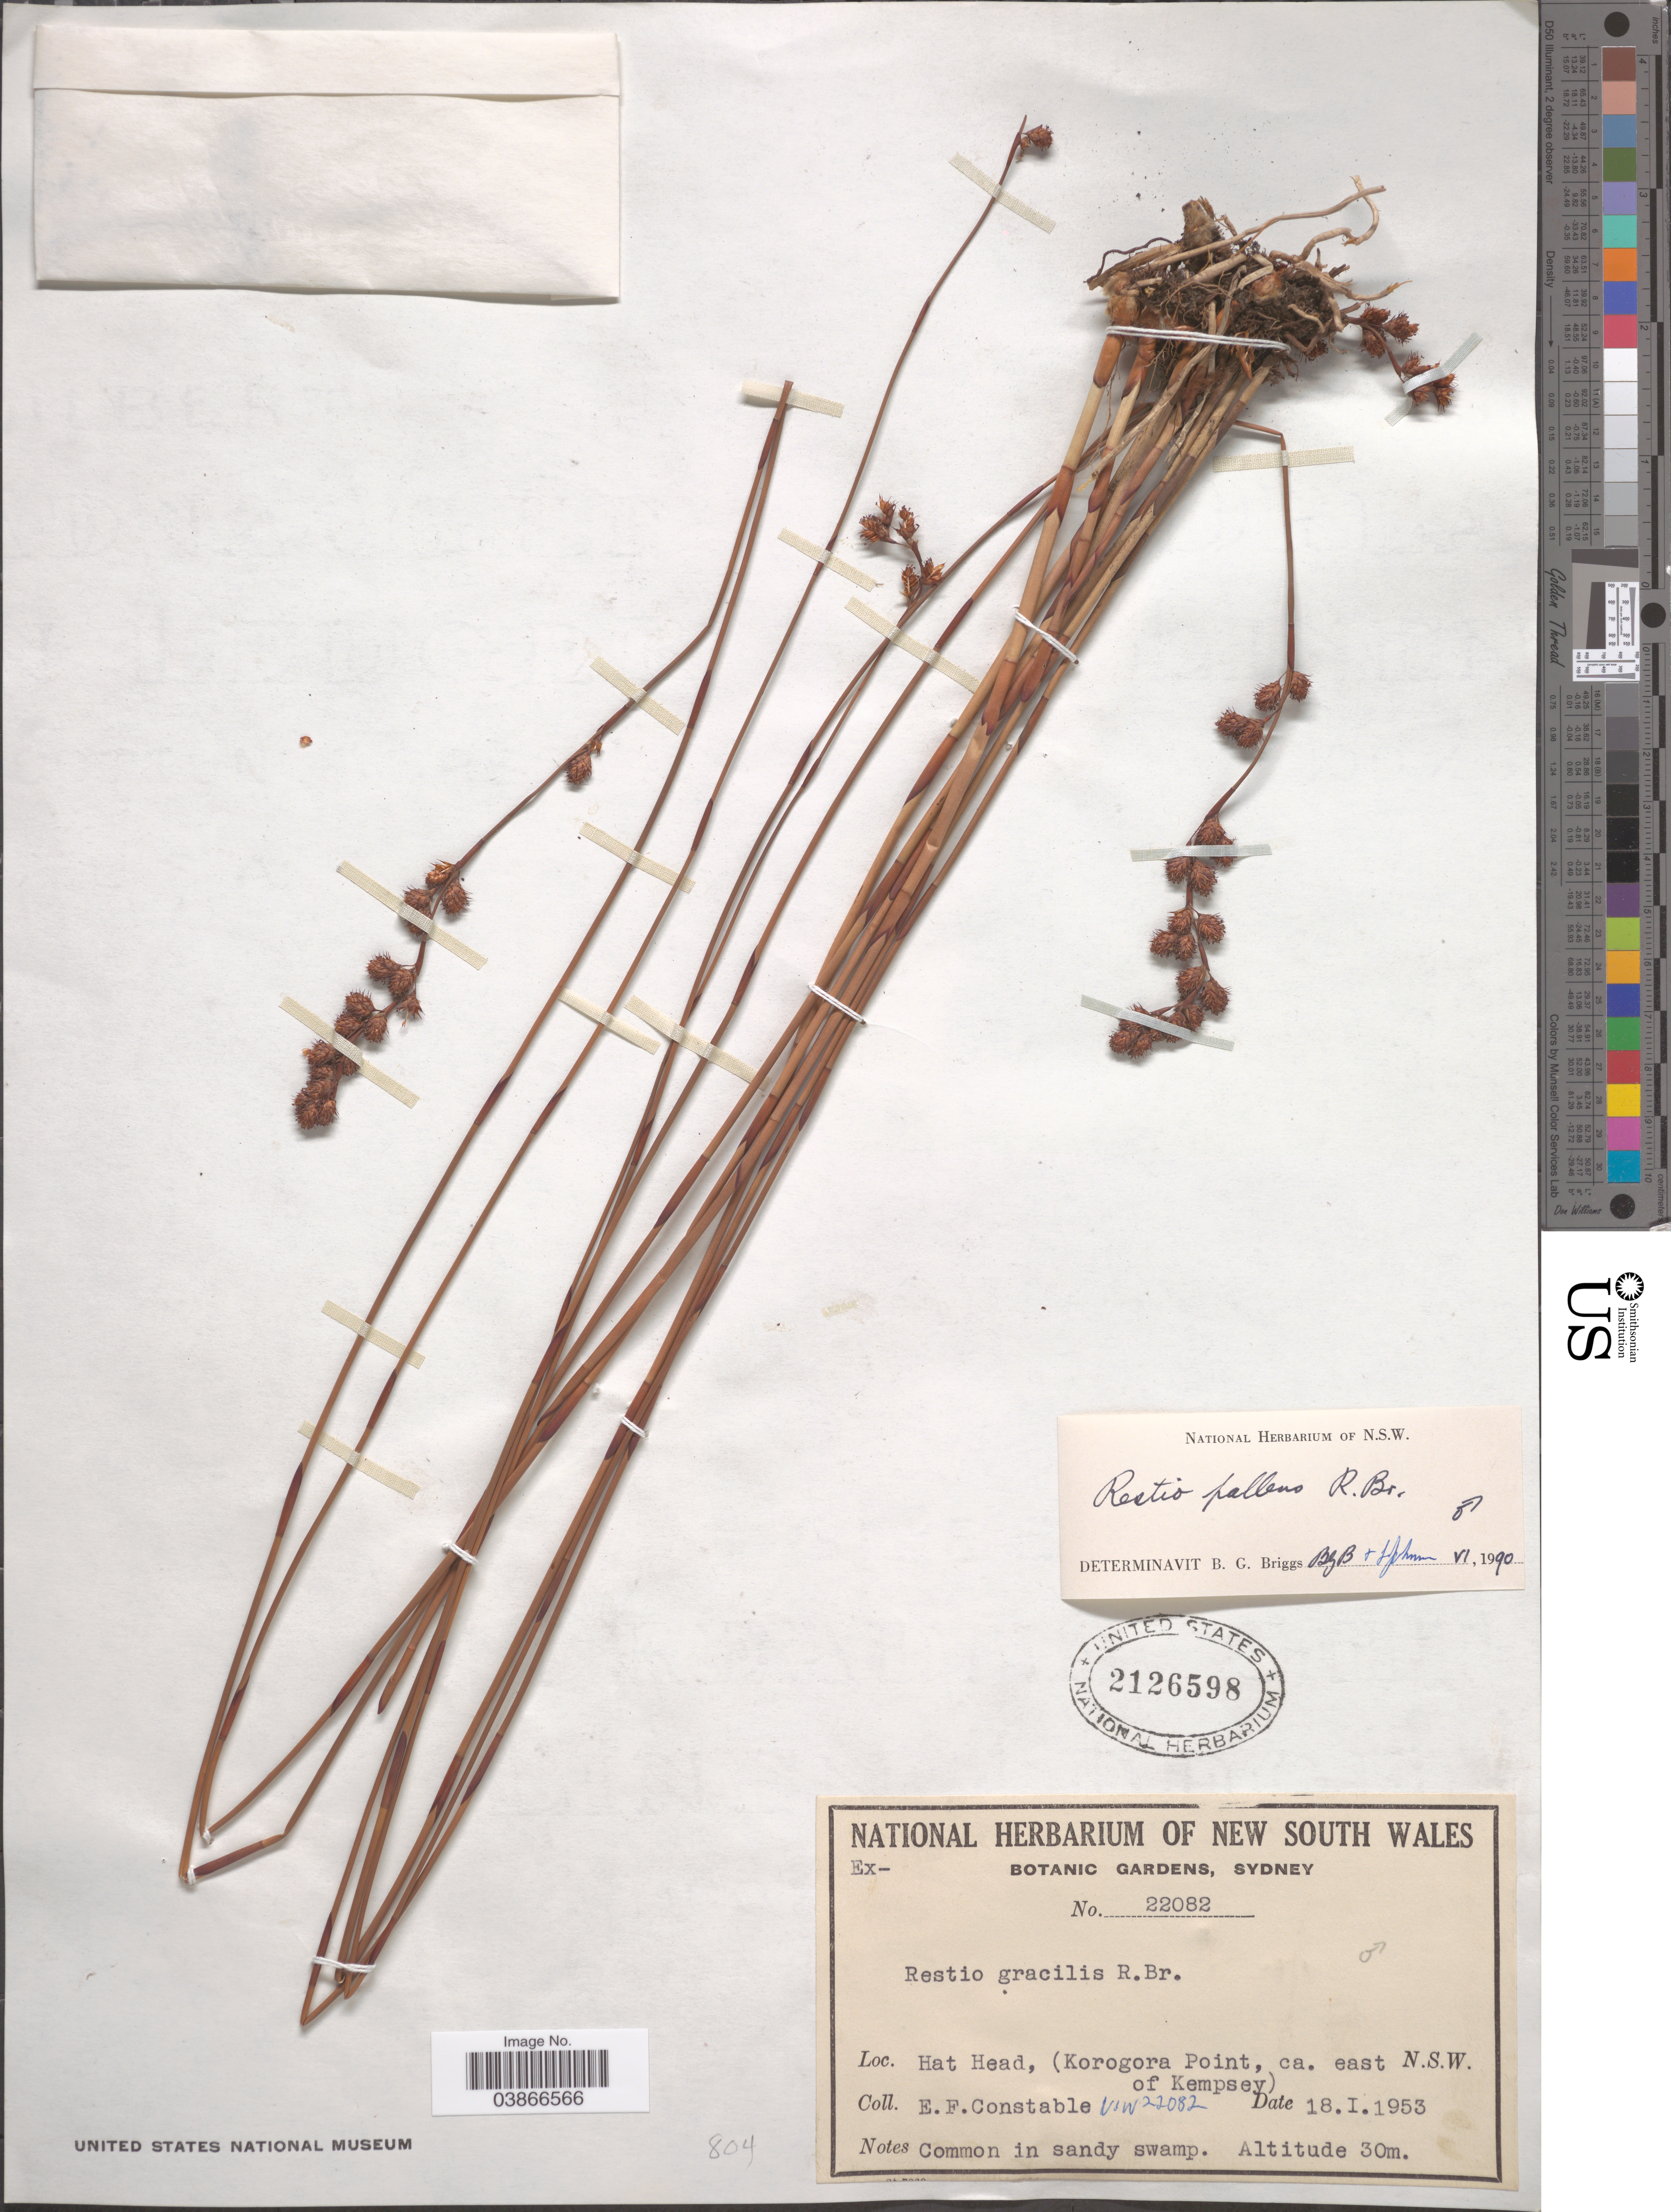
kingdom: Plantae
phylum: Tracheophyta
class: Liliopsida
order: Poales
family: Restionaceae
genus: Baloskion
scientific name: Baloskion pallens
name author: (R. Br.) B.G. Briggs & L.A.S. Johnson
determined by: Strong, Mark T., (BOT), Smithsonian Institution - National Museum of Natural History (UNITED STATES)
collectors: E. F. Constable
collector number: NSW 22082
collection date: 1953-01-18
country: Australia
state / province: New South Wales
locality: Hat Head, (Korogora Point, ca. east of Kempsey).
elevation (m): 30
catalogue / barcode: US 2126598